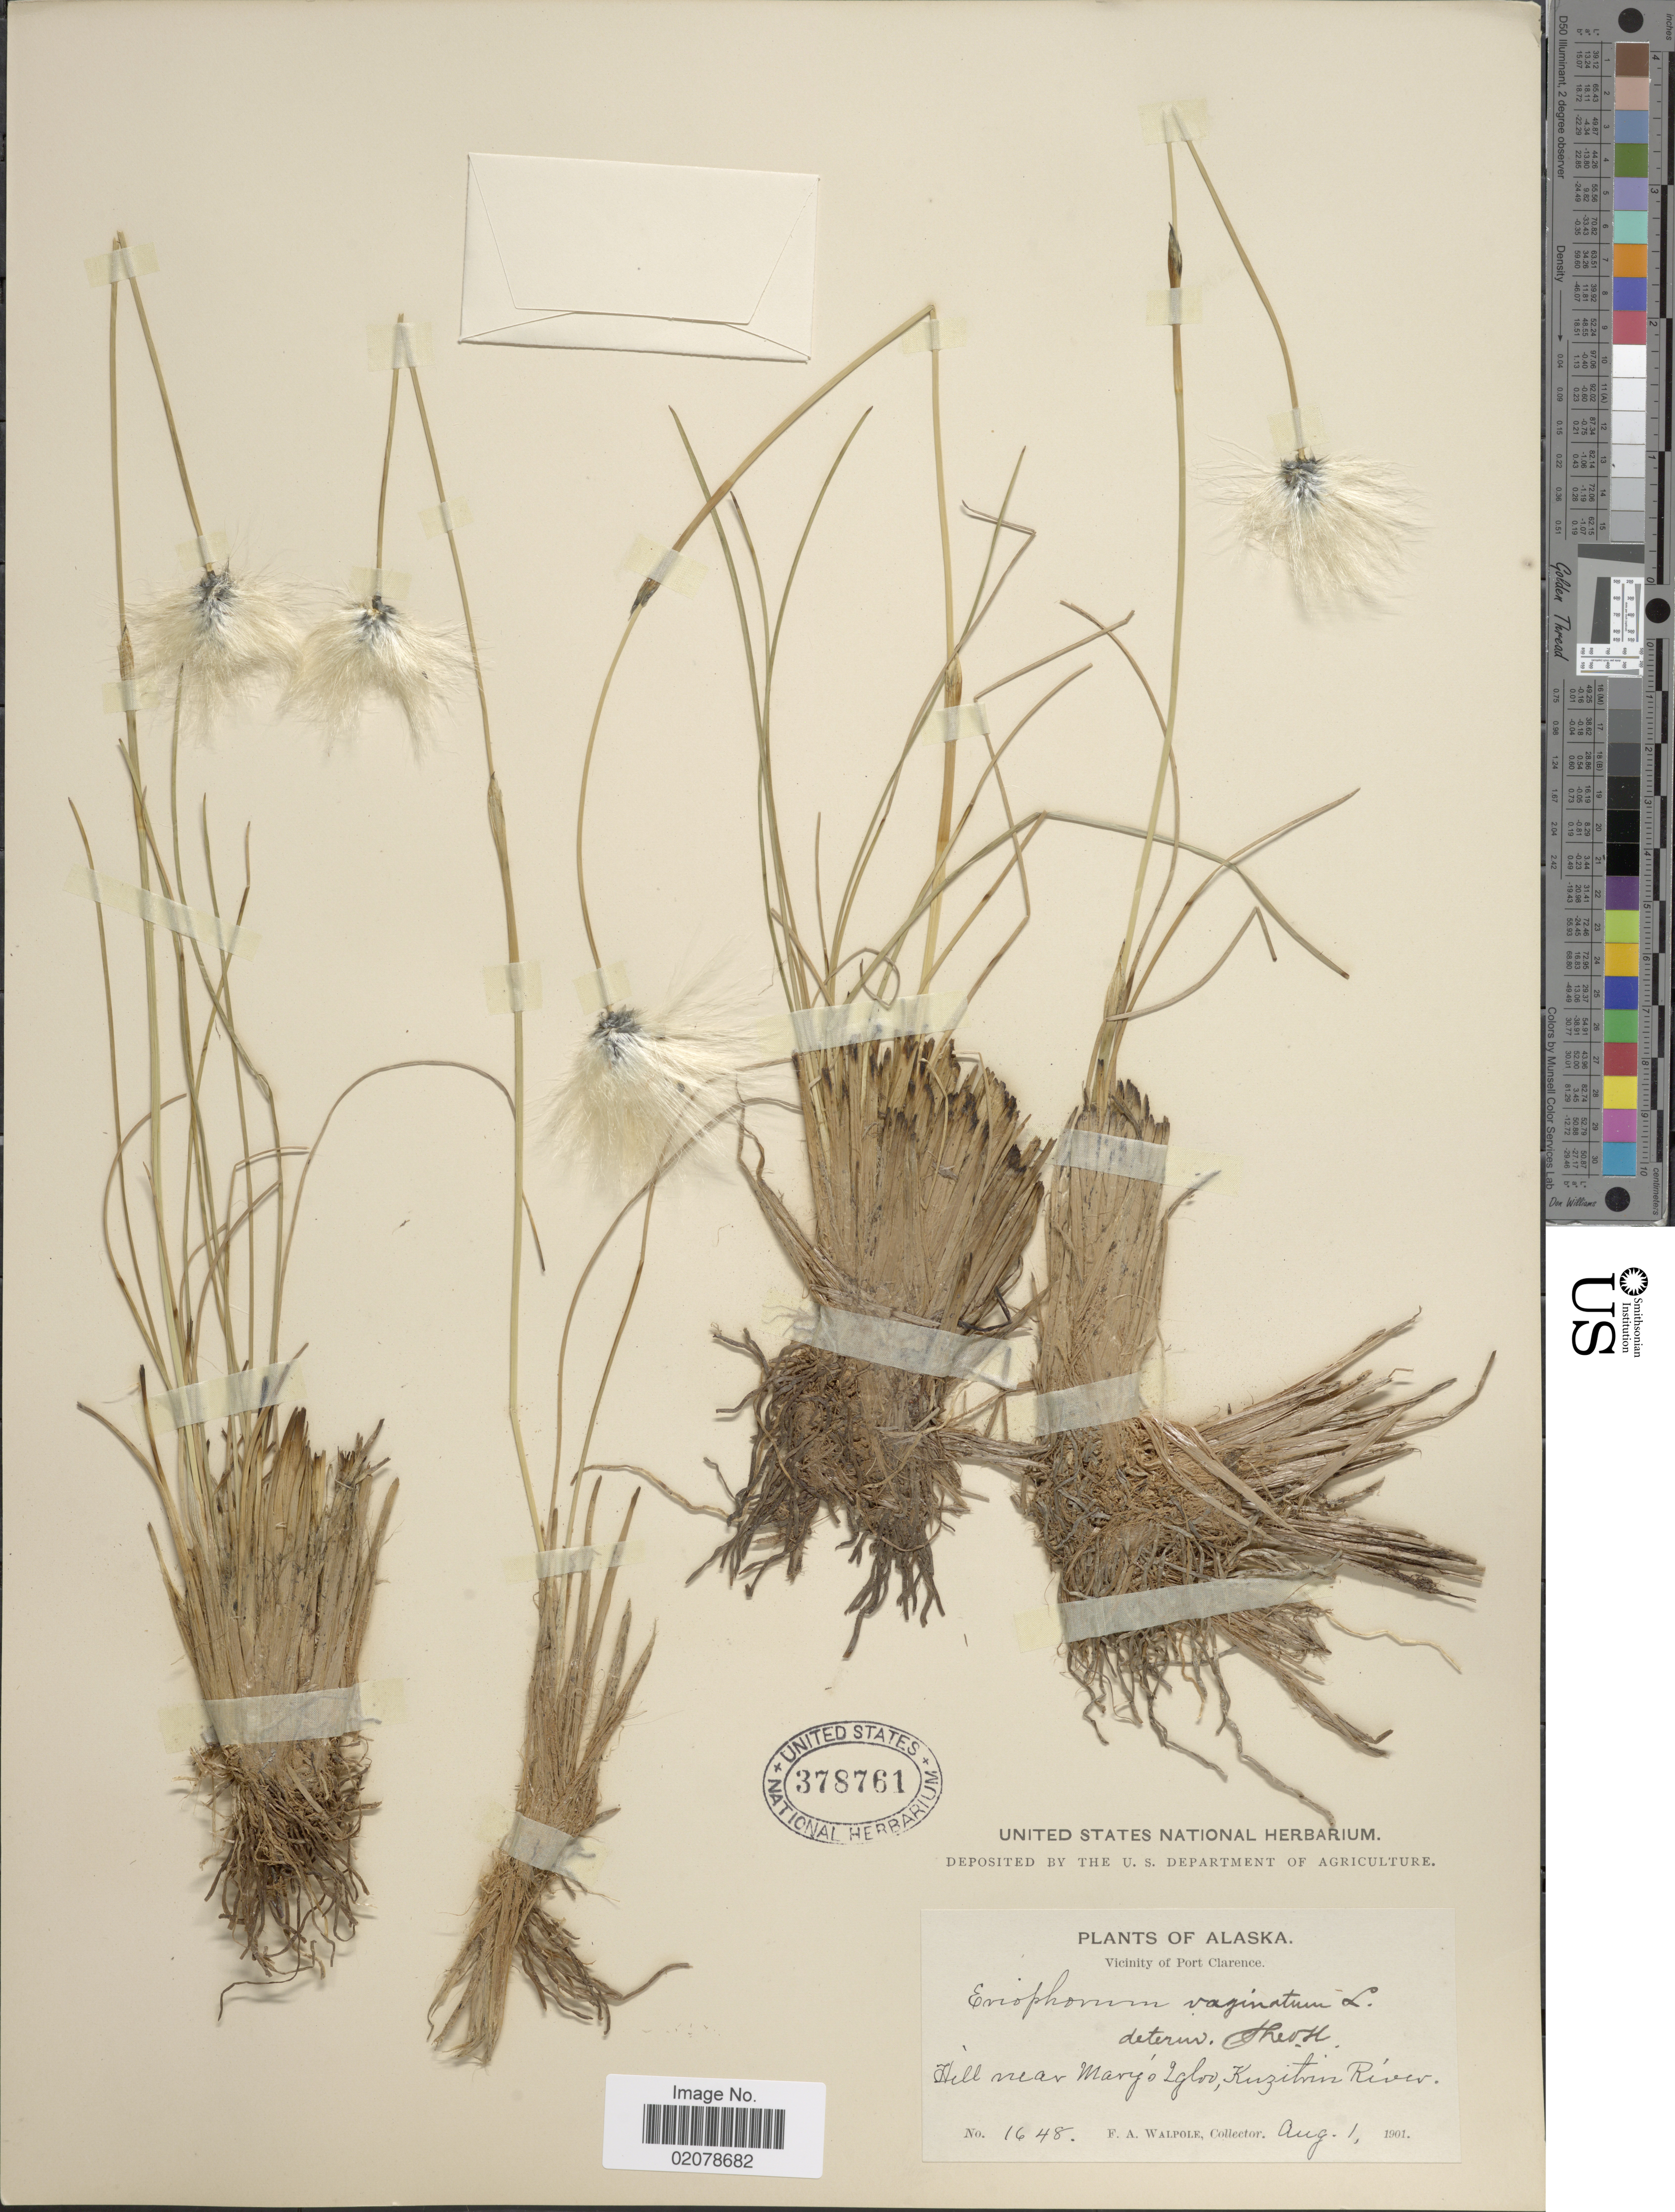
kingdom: Plantae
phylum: Tracheophyta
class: Liliopsida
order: Poales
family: Cyperaceae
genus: Eriophorum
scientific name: Eriophorum vaginatum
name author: L.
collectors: F. Walpole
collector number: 1648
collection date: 1901-08-01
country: United States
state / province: Alaska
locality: Vicinity of Port Clarence. Hill near Mary's Igloo, Kuzitrin River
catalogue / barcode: US 378761